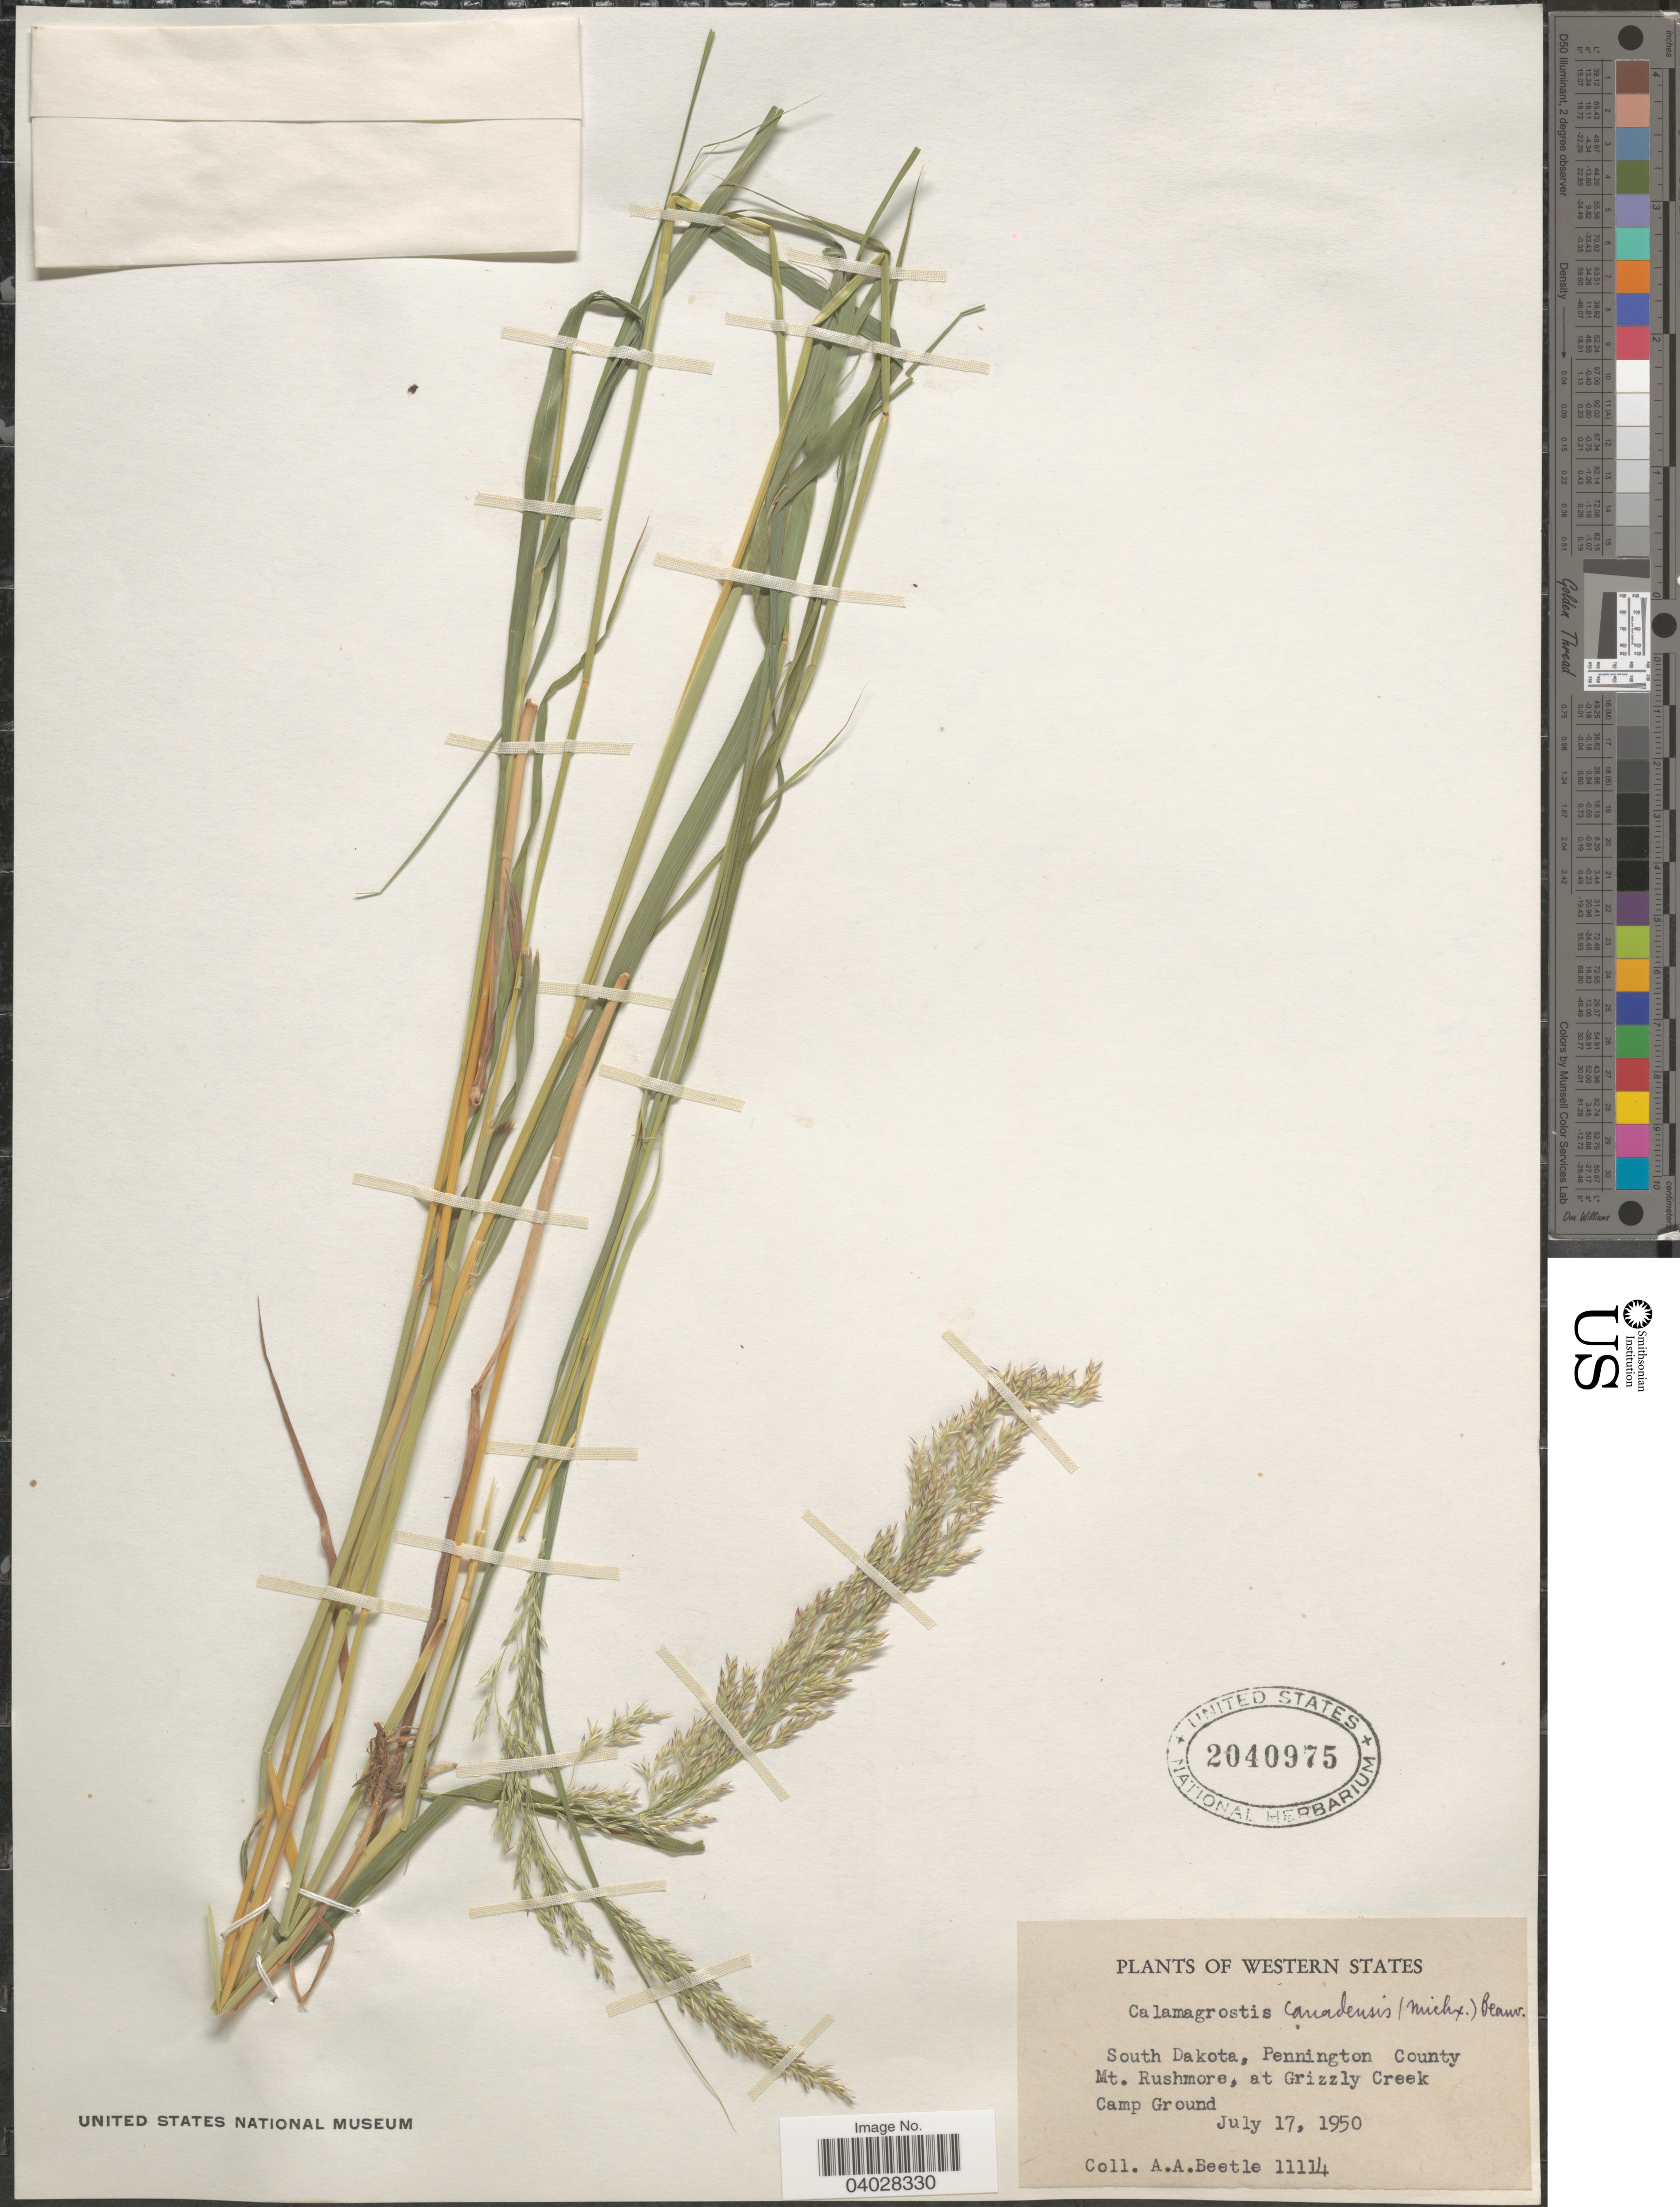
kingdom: Plantae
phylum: Tracheophyta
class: Liliopsida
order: Poales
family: Poaceae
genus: Calamagrostis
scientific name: Calamagrostis canadensis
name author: (Michx.) P. Beauv.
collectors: A. A. Beetle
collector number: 11114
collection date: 1950-07-17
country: United States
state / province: South Dakota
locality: Western States. Pennington County. Mt. Rushmore, at Grizzly Creek. Camp Ground.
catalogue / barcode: US 2040975